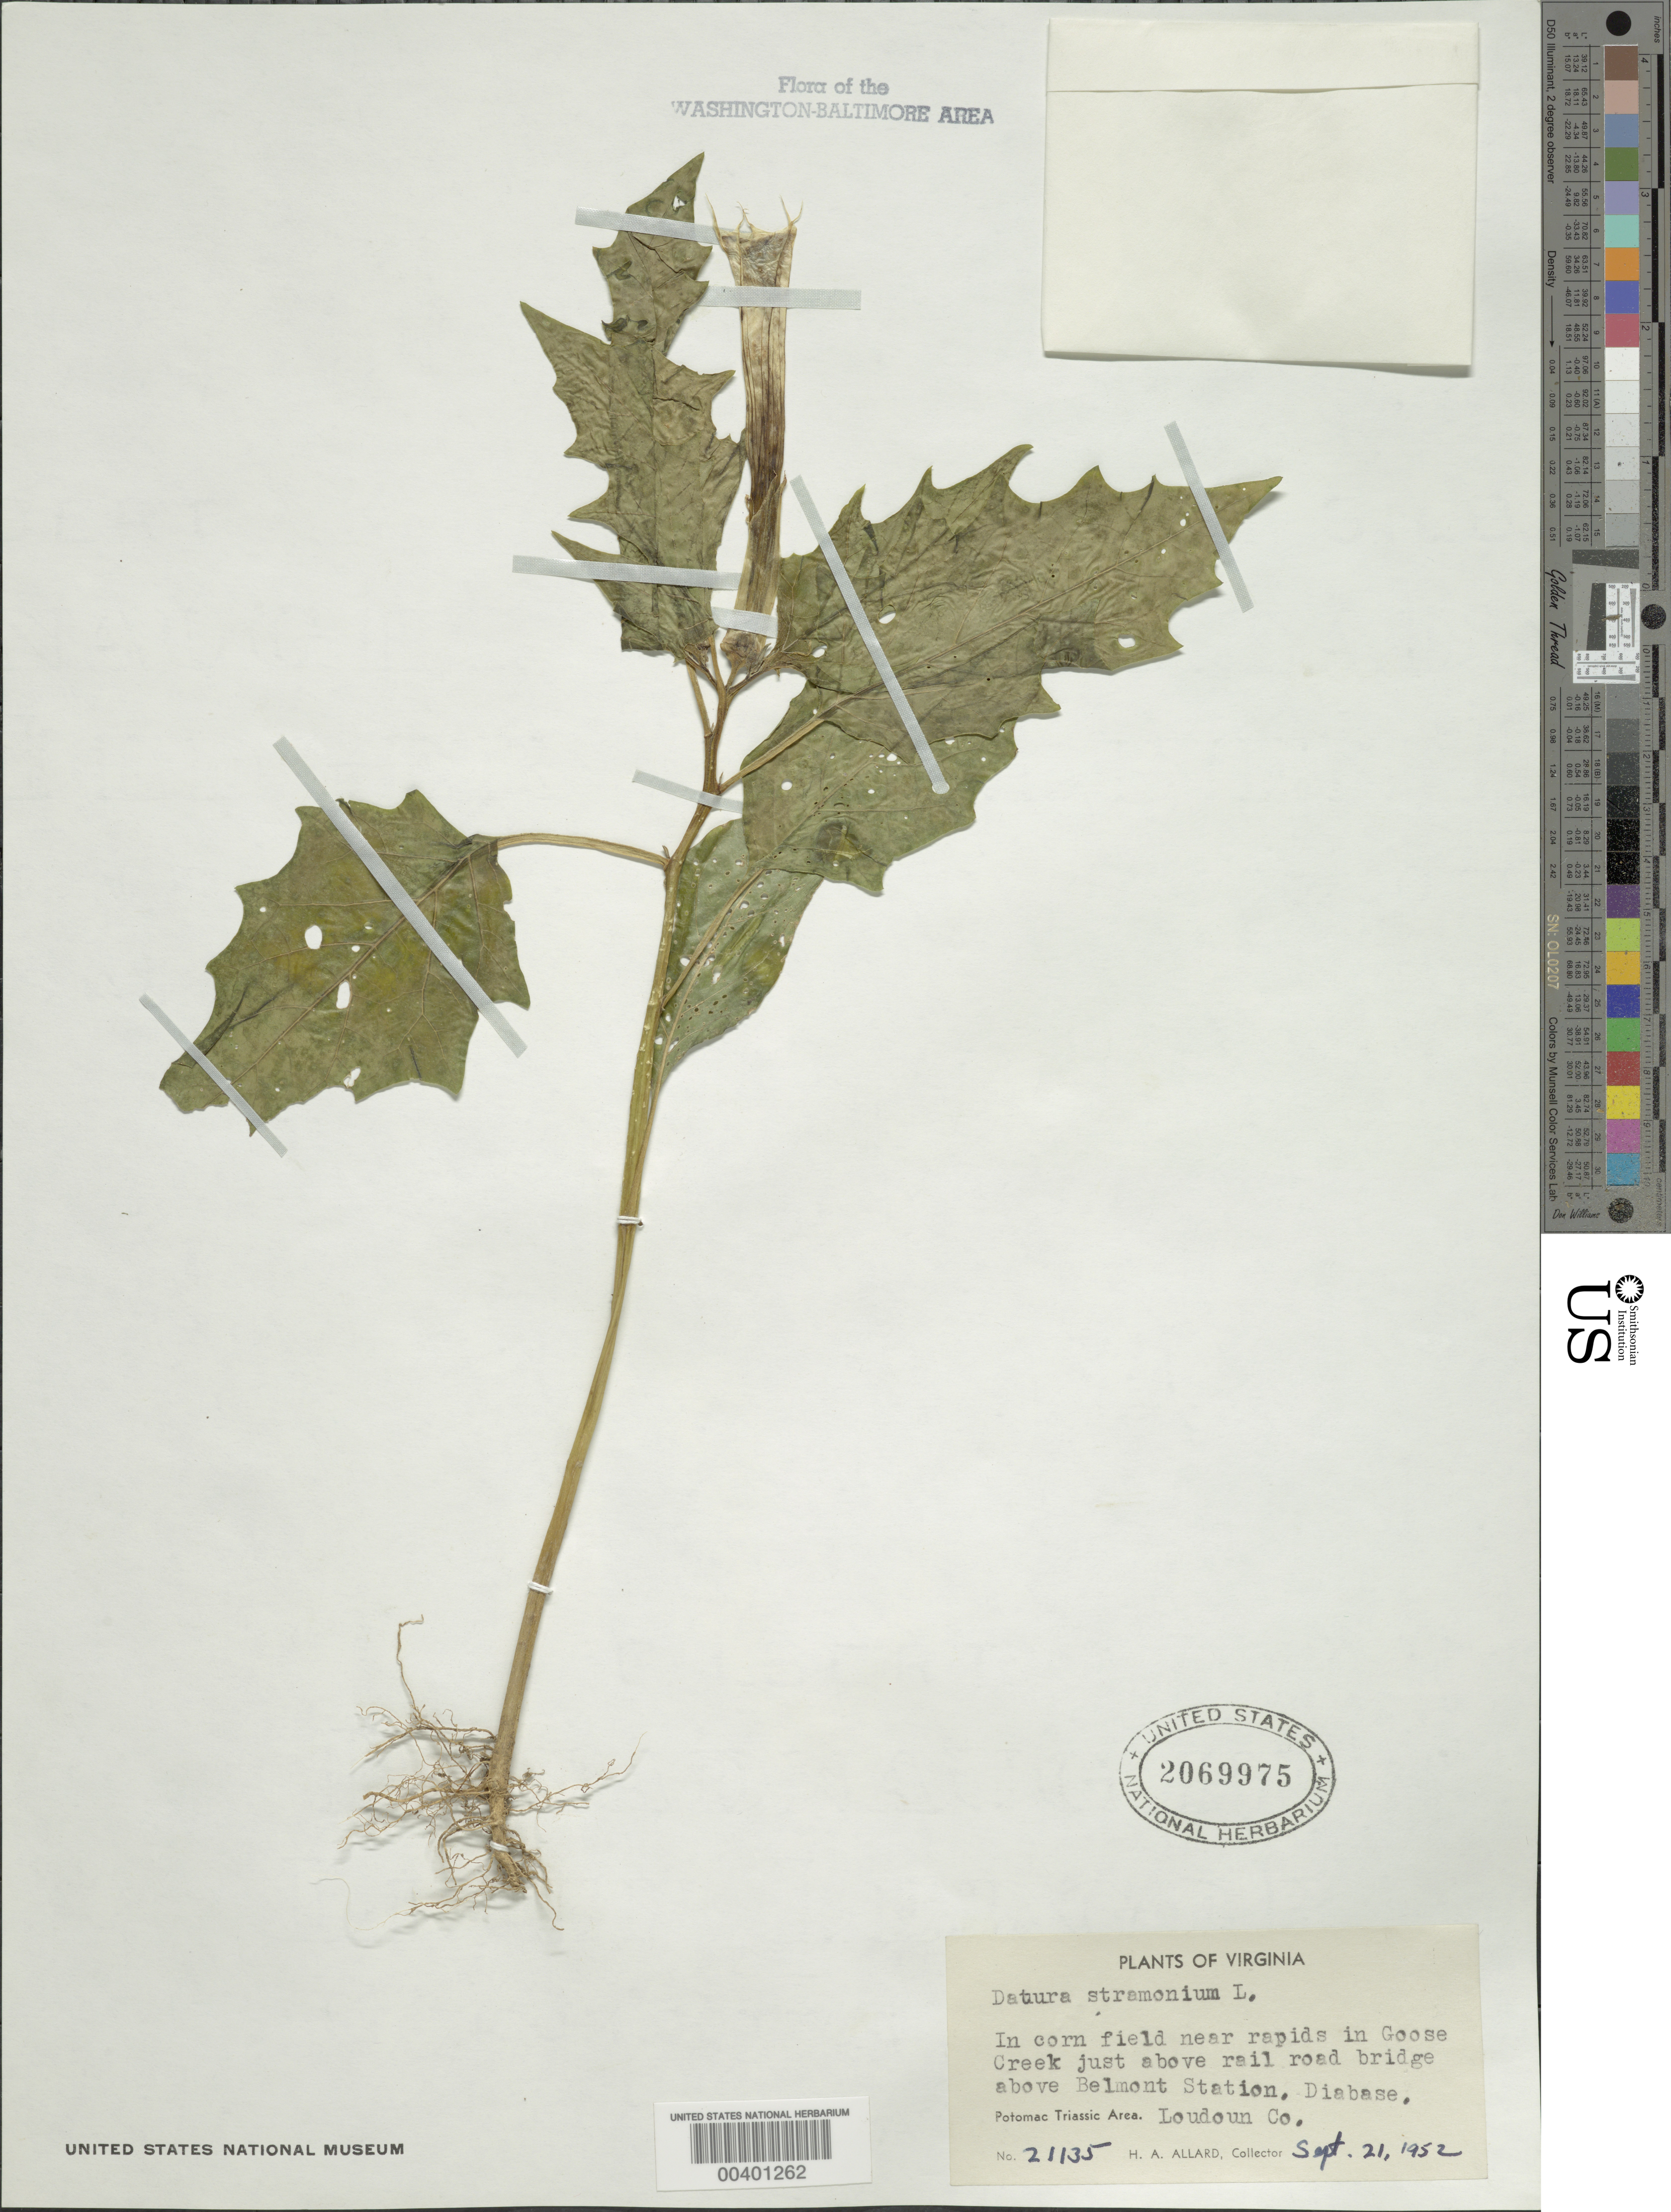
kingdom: Plantae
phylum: Tracheophyta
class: Magnoliopsida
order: Solanales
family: Solanaceae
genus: Datura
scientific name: Datura stramonium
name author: L.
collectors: H. A. Allard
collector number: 21135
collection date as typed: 21 Sep 1952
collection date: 1952-09-21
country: United States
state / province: Virginia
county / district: Loudoun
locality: Goose Creek, above railroad bridge above Belmont Station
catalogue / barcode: US 2069975